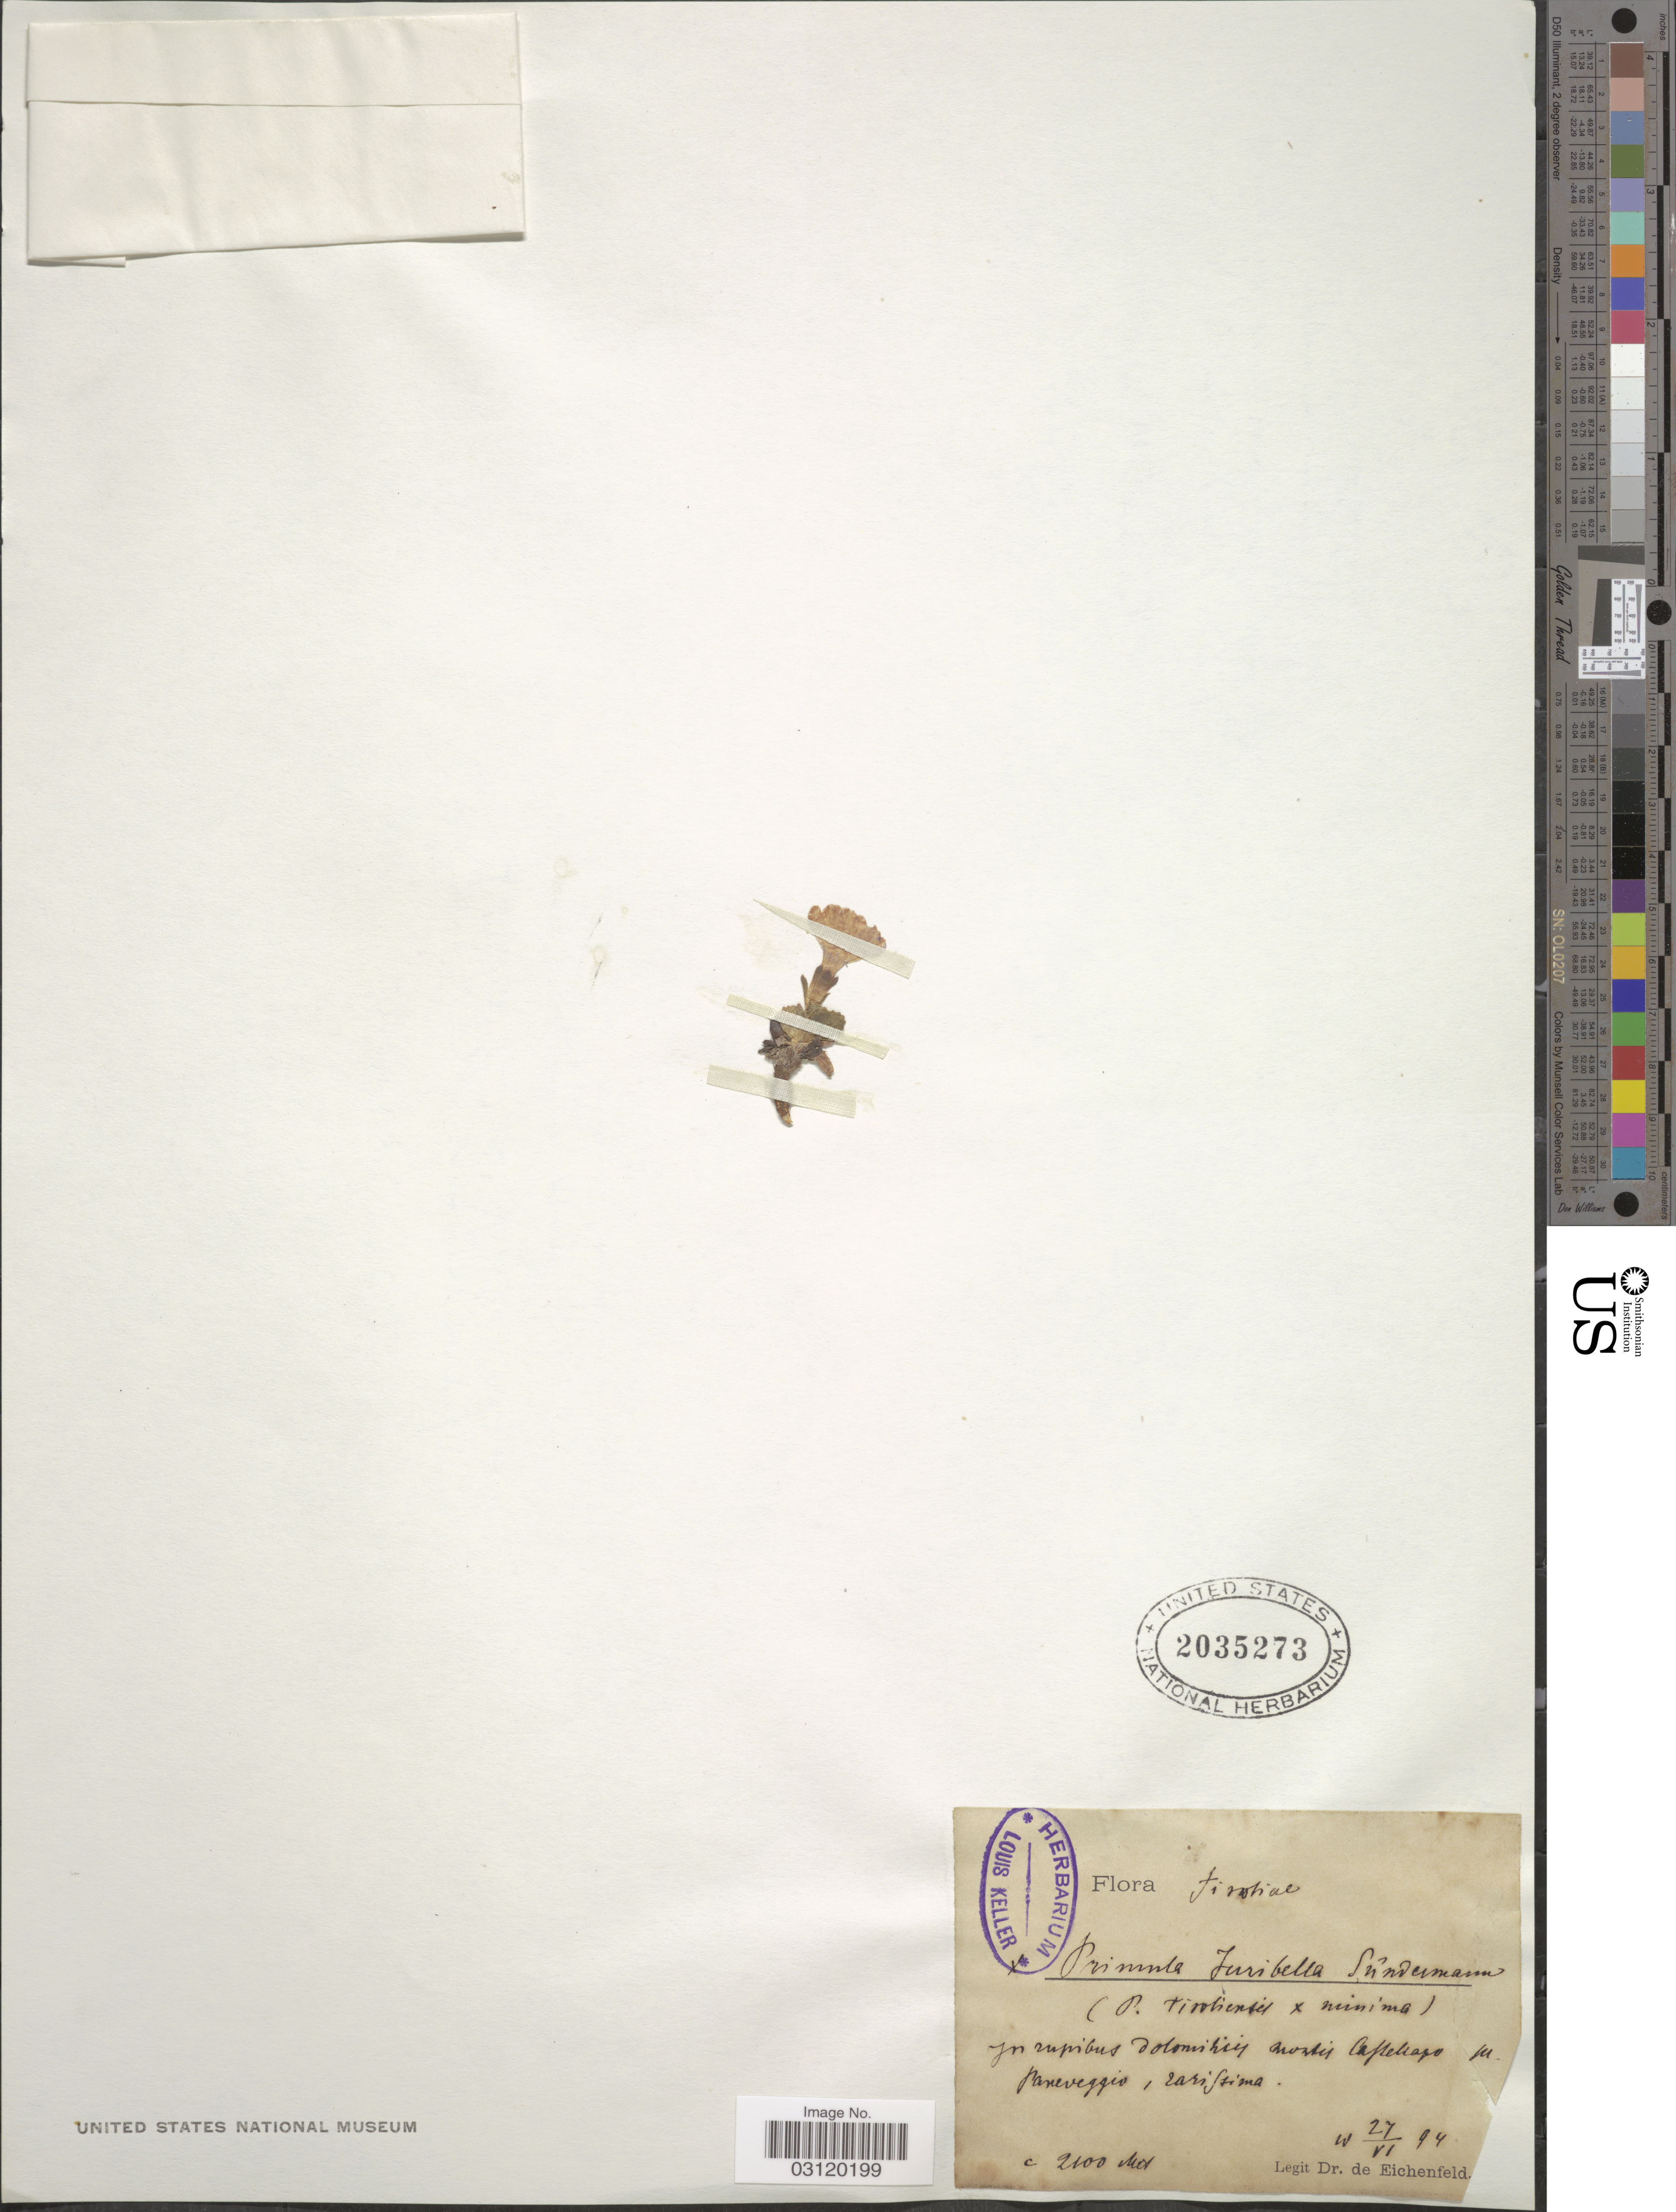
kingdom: Plantae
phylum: Tracheophyta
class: Magnoliopsida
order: Ericales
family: Primulaceae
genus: Primula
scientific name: Primula tyrolensis x P. minima L.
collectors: -- de Eichenfeld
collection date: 1894-06-27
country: Italy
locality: Tiroliae. In rupribus dolomitices montis Cassekago [interpreted] du [interpreted] Pareveggio, rarissima.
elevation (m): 2100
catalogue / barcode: US 2035273